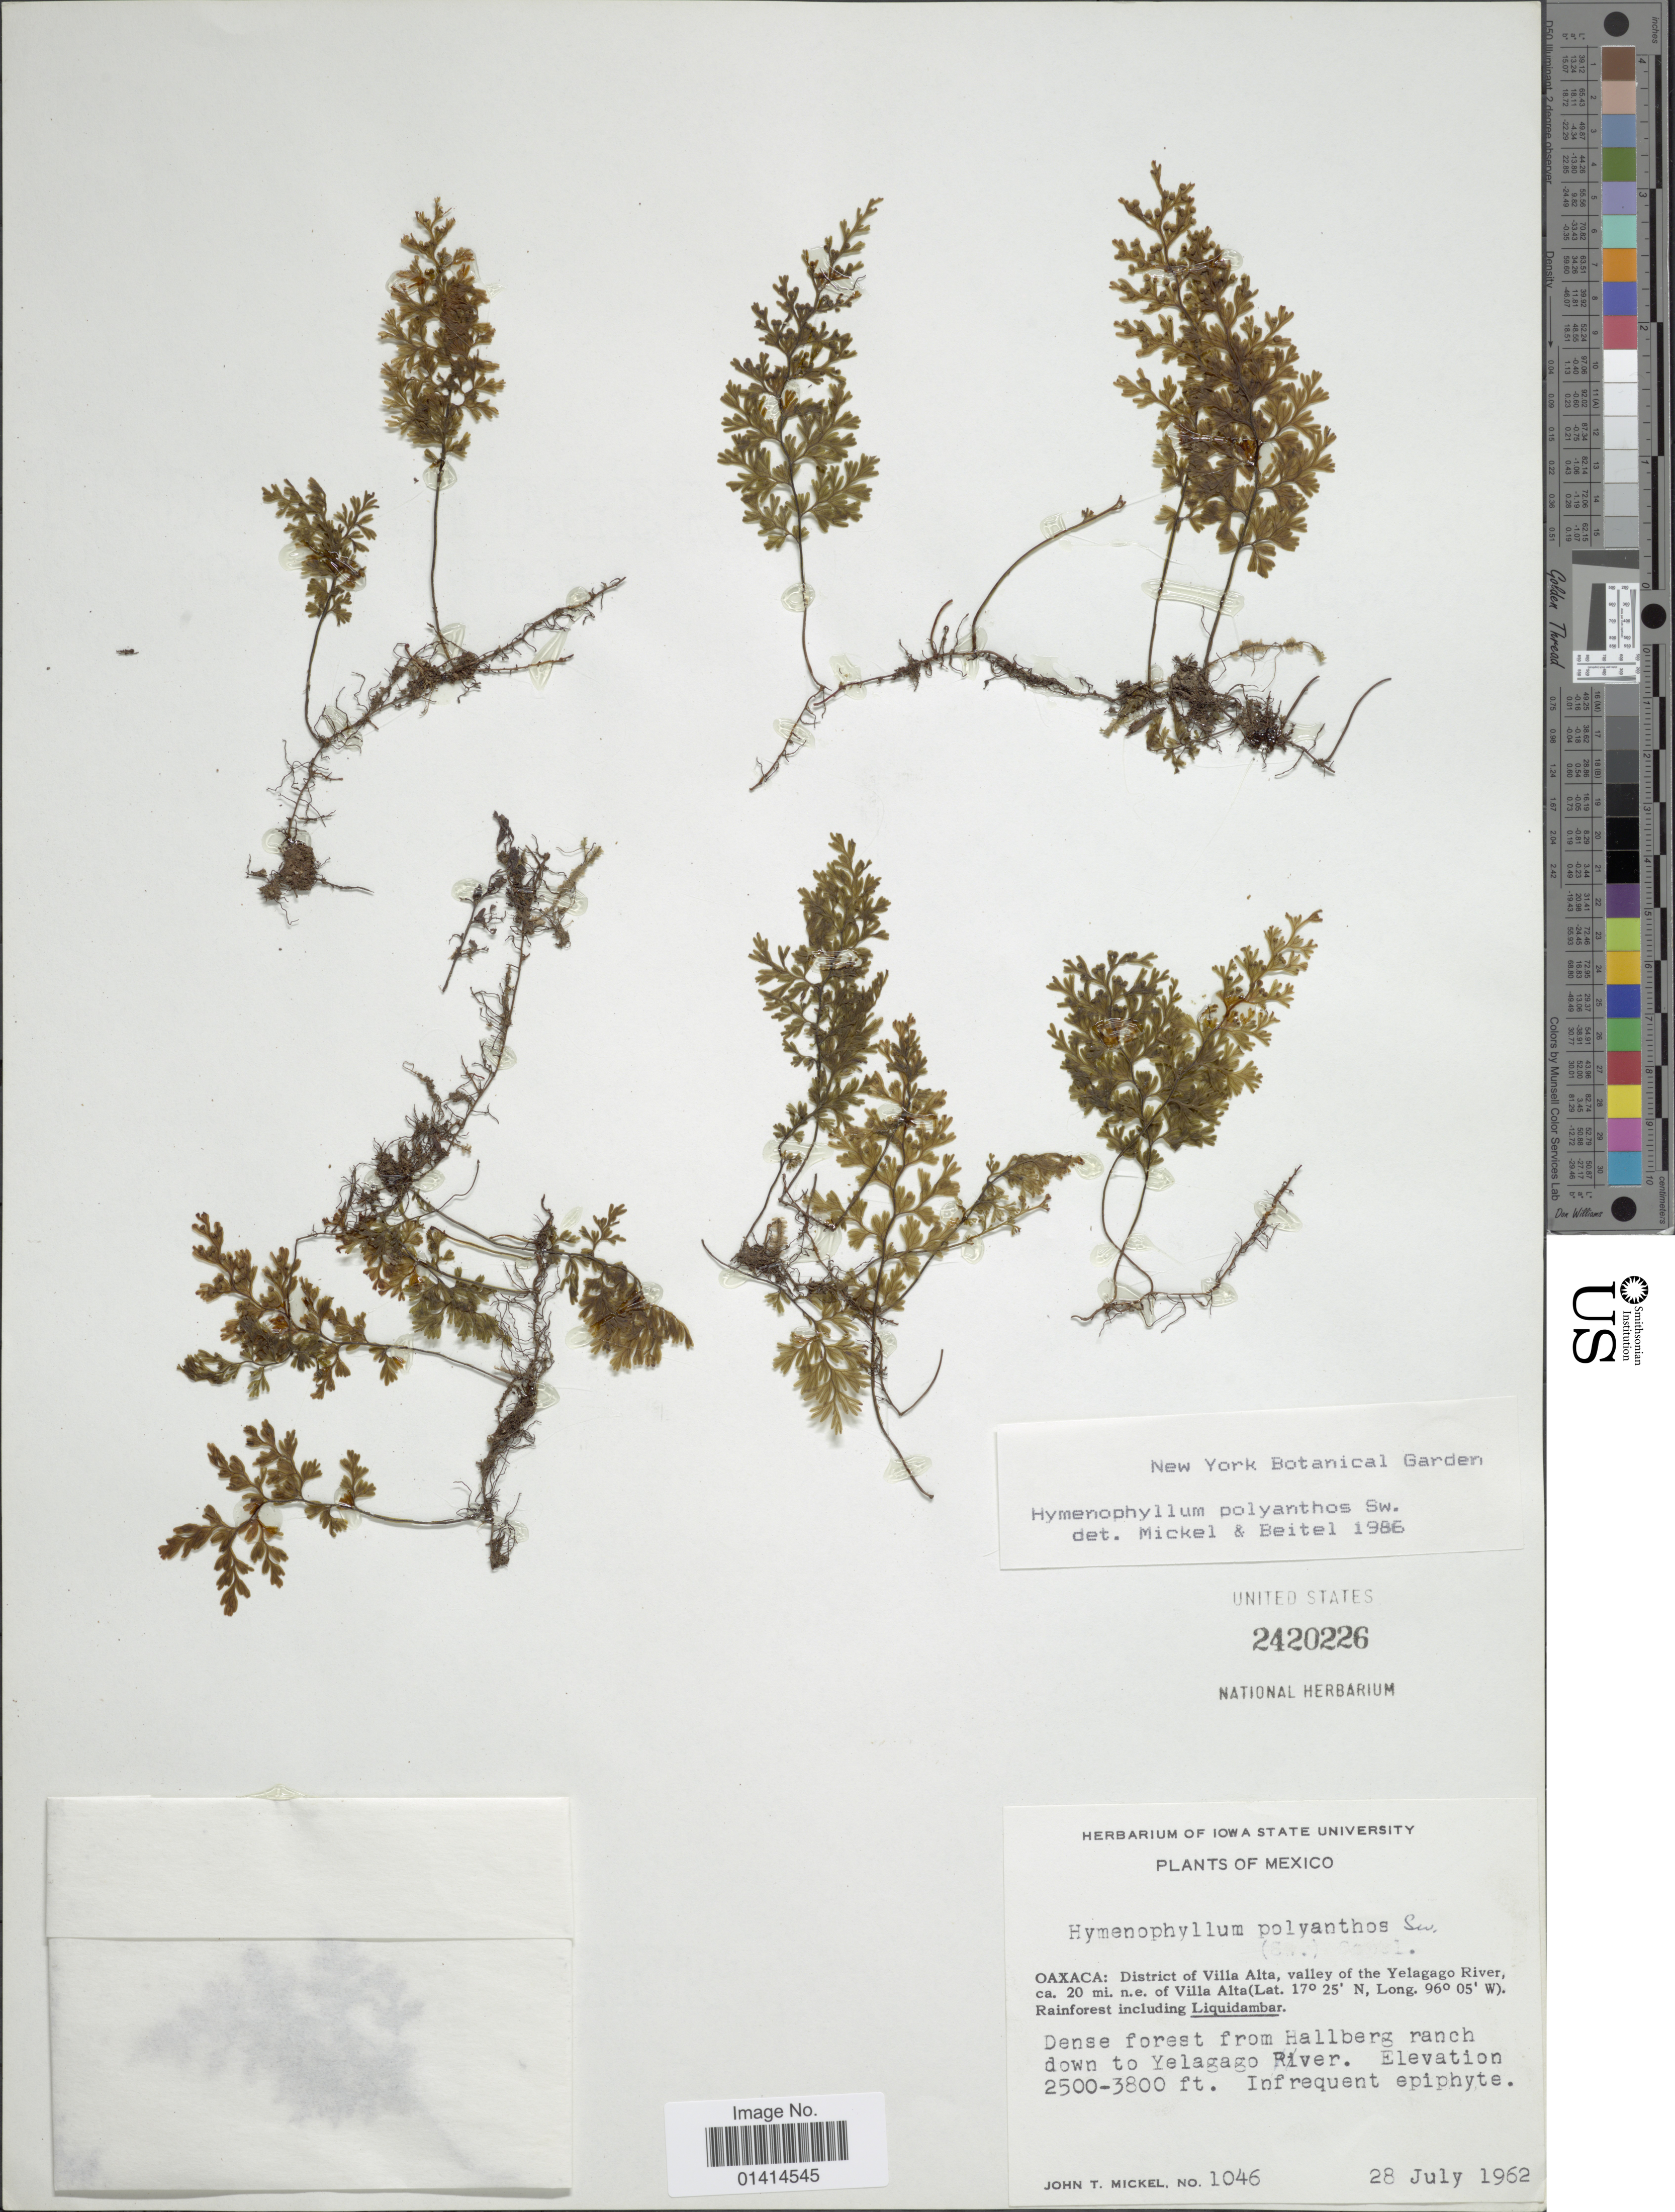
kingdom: Plantae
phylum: Tracheophyta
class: Polypodiopsida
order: Hymenophyllales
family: Hymenophyllaceae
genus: Hymenophyllum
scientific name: Hymenophyllum polyanthos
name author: (Sw.) Sw.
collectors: J. T. Mickel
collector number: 1046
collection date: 1962-07-28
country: Mexico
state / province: Oaxaca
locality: District of Villa Akta, valley of the Yelagago River, ca 20 mi n.e. of Villa Alta, from Hallberg ranch down to Yelagago River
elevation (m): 762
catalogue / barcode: US 2420226